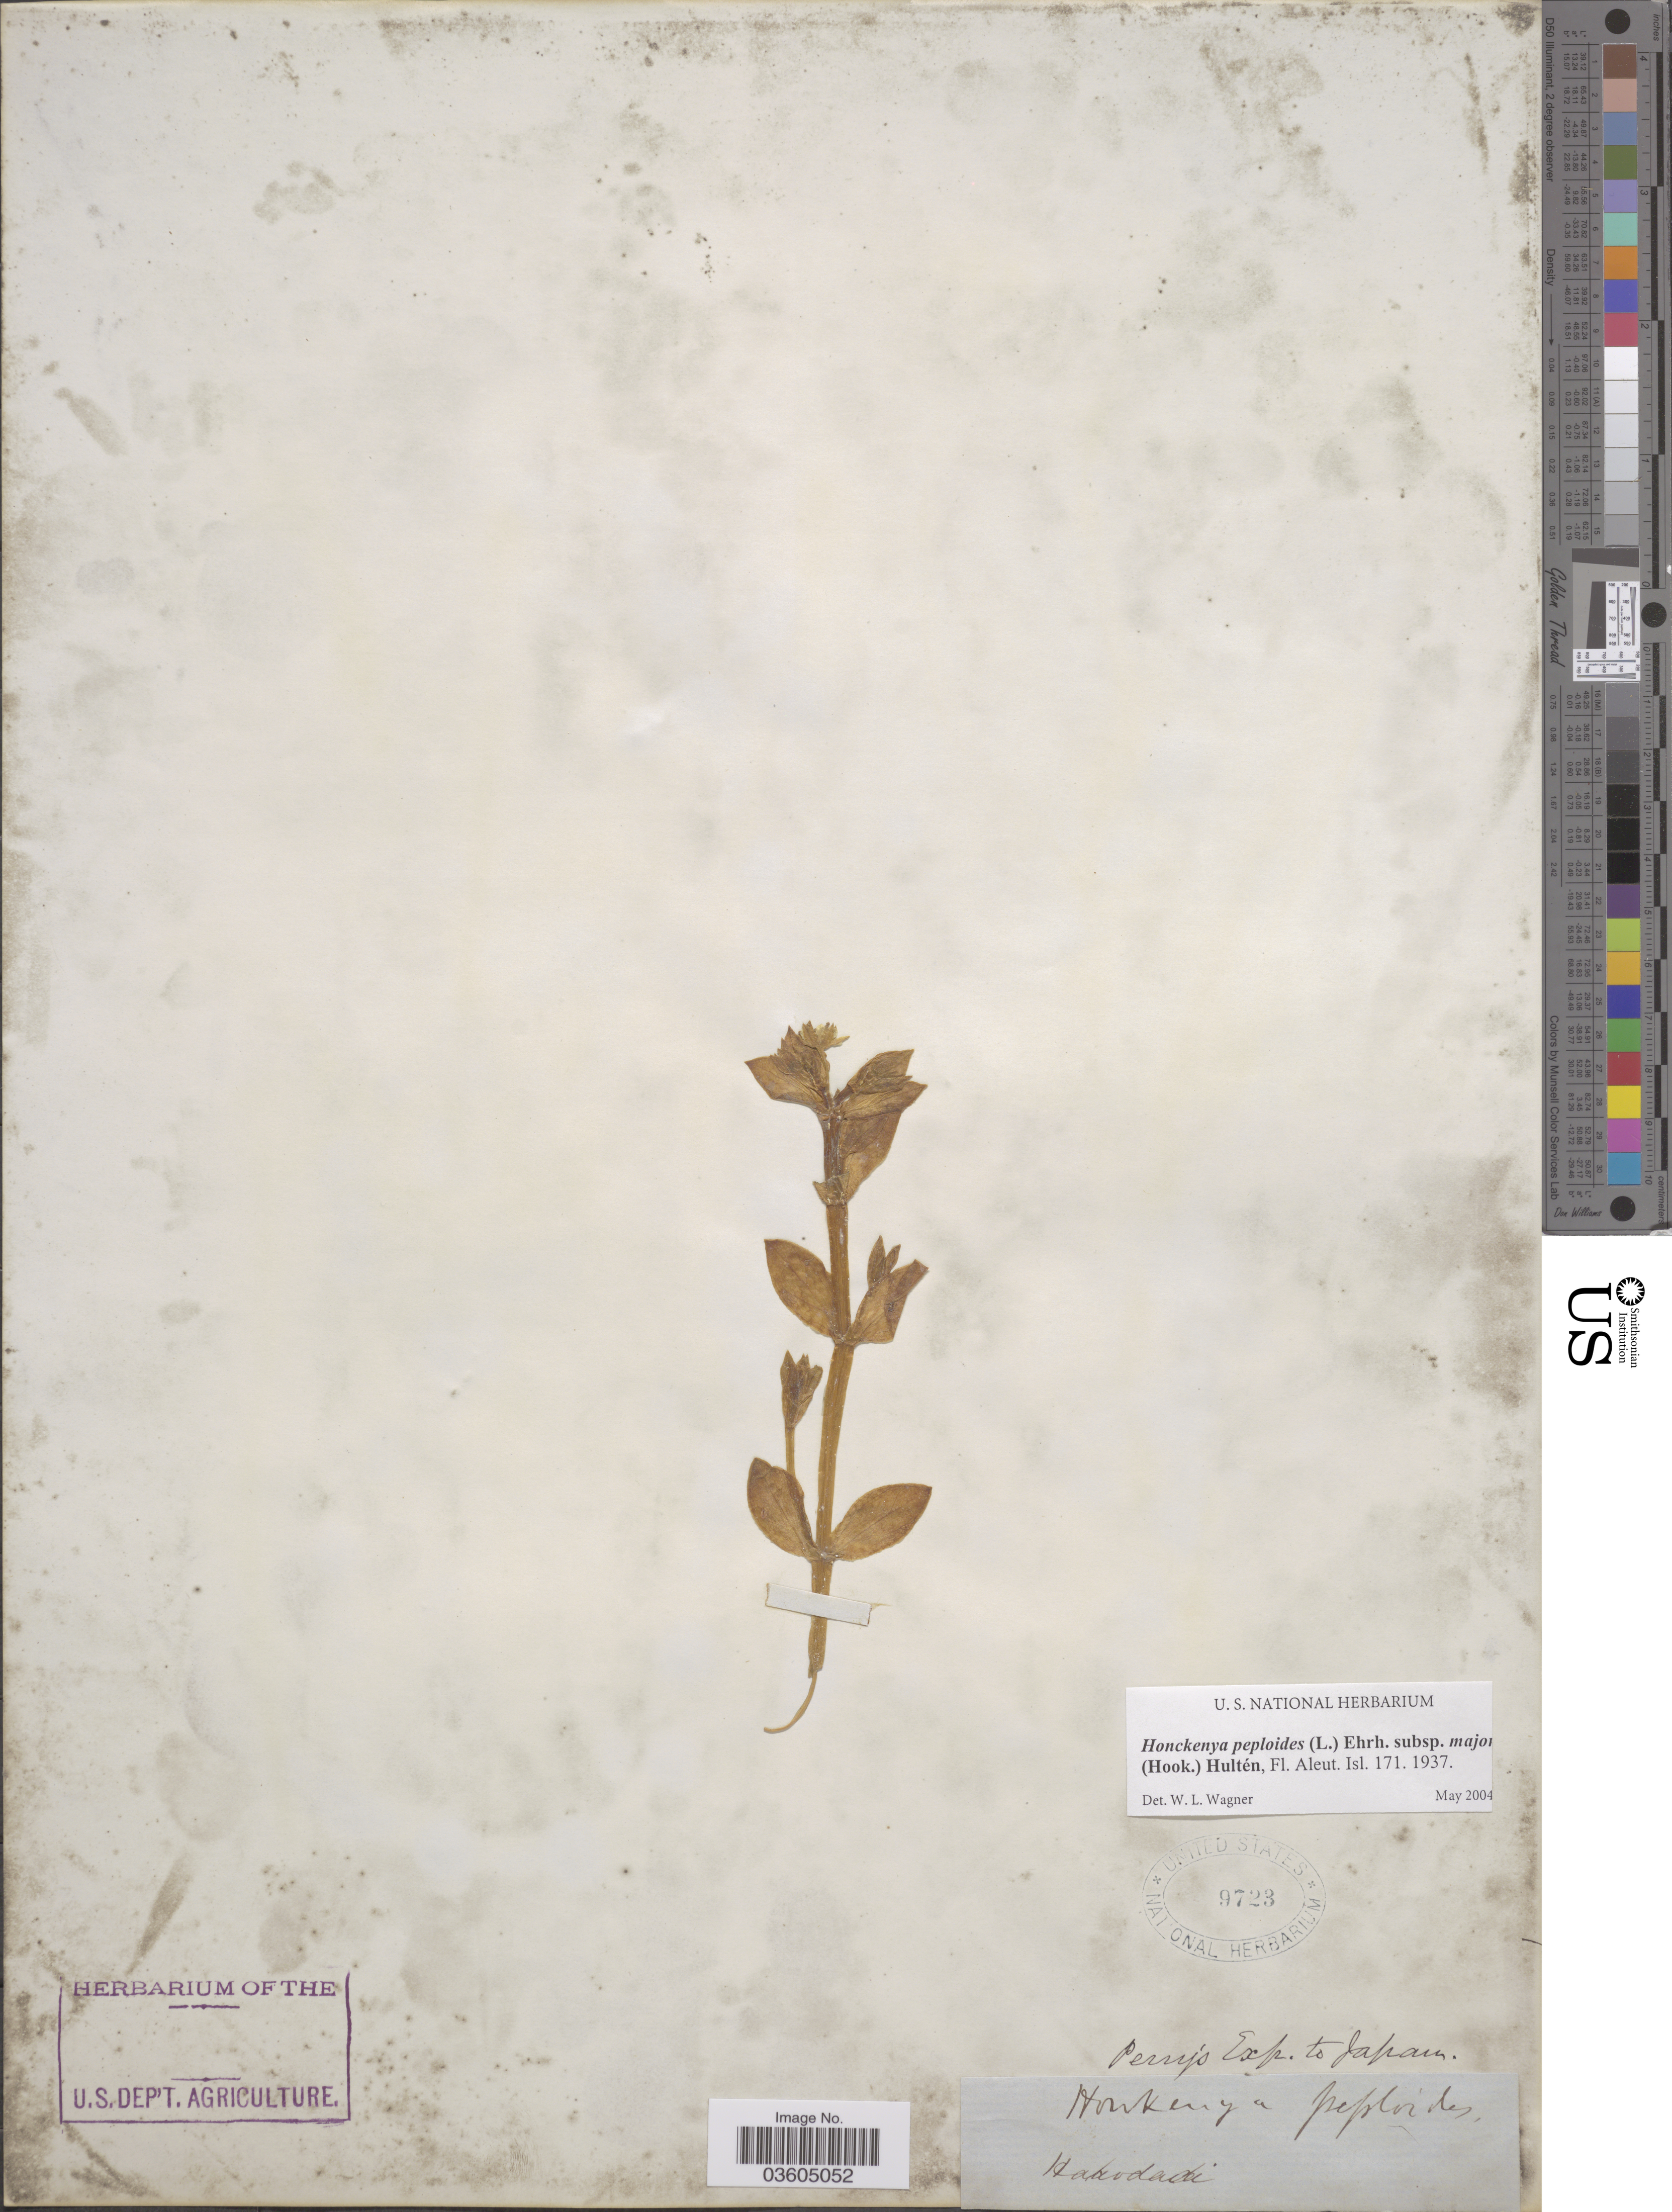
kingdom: Plantae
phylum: Tracheophyta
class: Magnoliopsida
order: Caryophyllales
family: Caryophyllaceae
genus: Honckenya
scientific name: Honckenya peploides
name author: (L.) Ehrh.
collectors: Perry Exped.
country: Japan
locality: Hakodate.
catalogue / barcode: US 9723